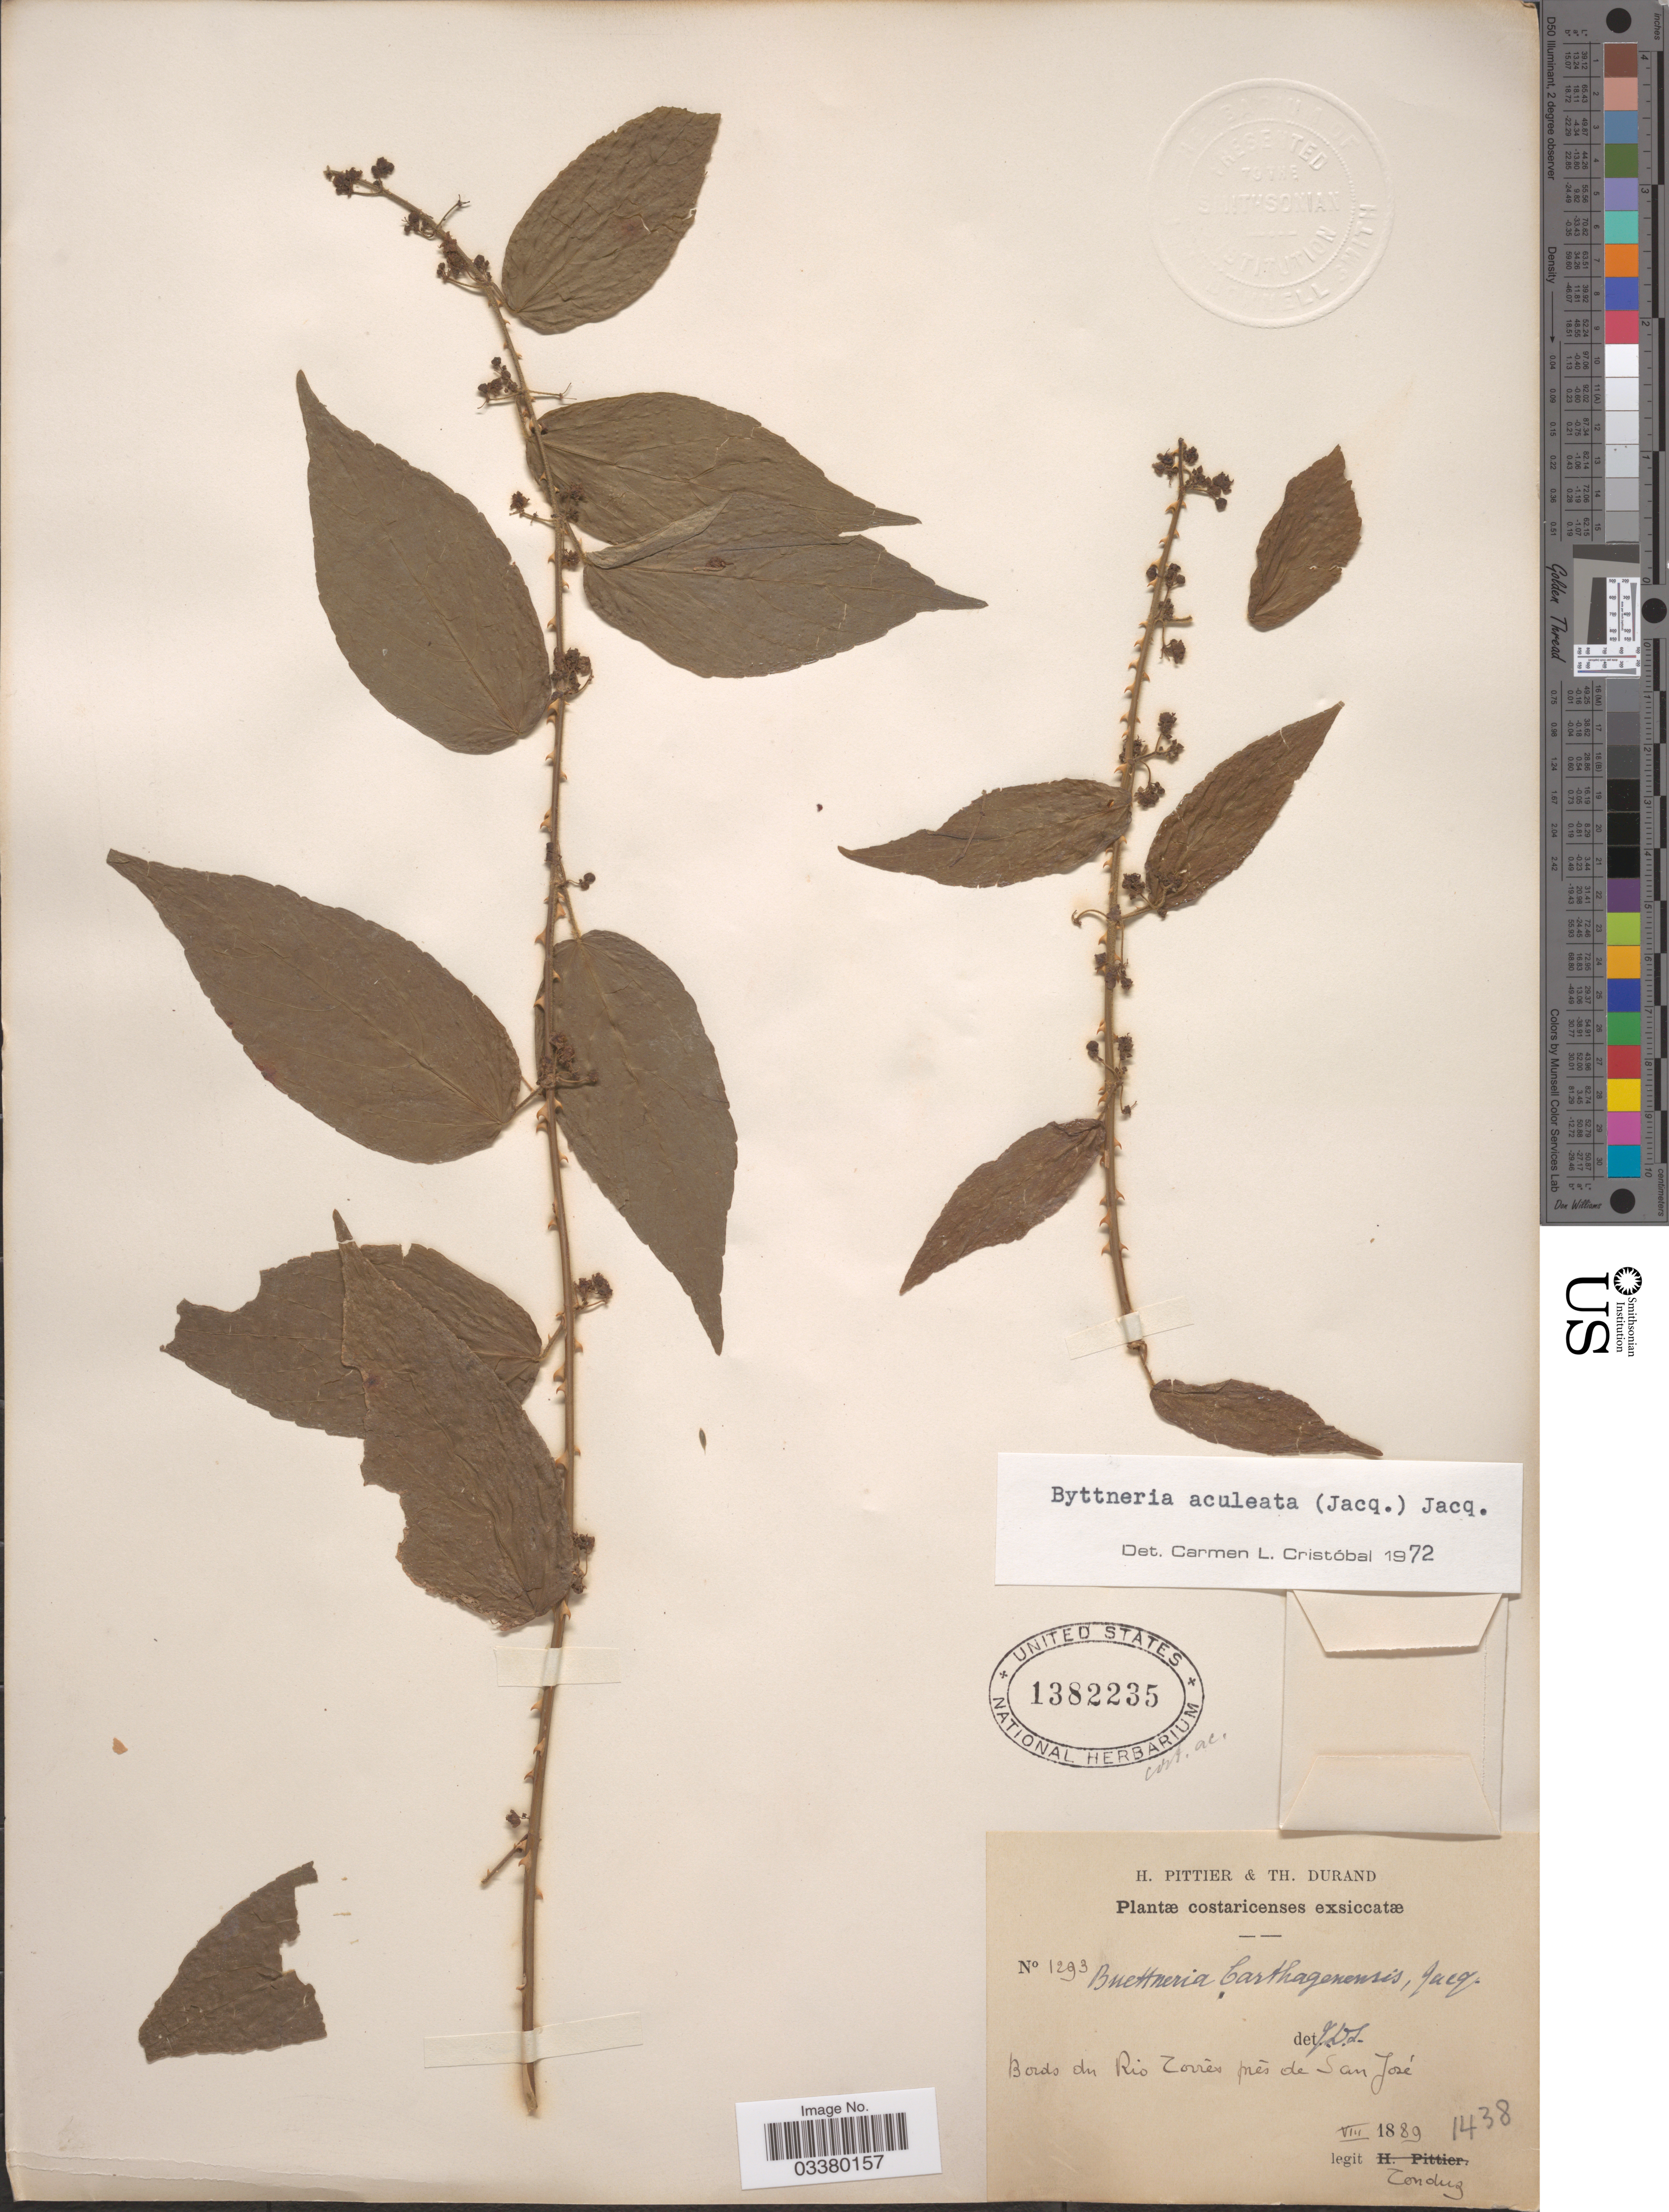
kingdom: Plantae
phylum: Tracheophyta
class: Magnoliopsida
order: Malvales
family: Malvaceae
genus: Byttneria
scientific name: Byttneria aculeata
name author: (Jacq.) Jacq.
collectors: Tonduz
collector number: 1293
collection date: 1889-08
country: Costa Rica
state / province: San José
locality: Bords du Rio Torres près de San José.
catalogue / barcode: US 1382235